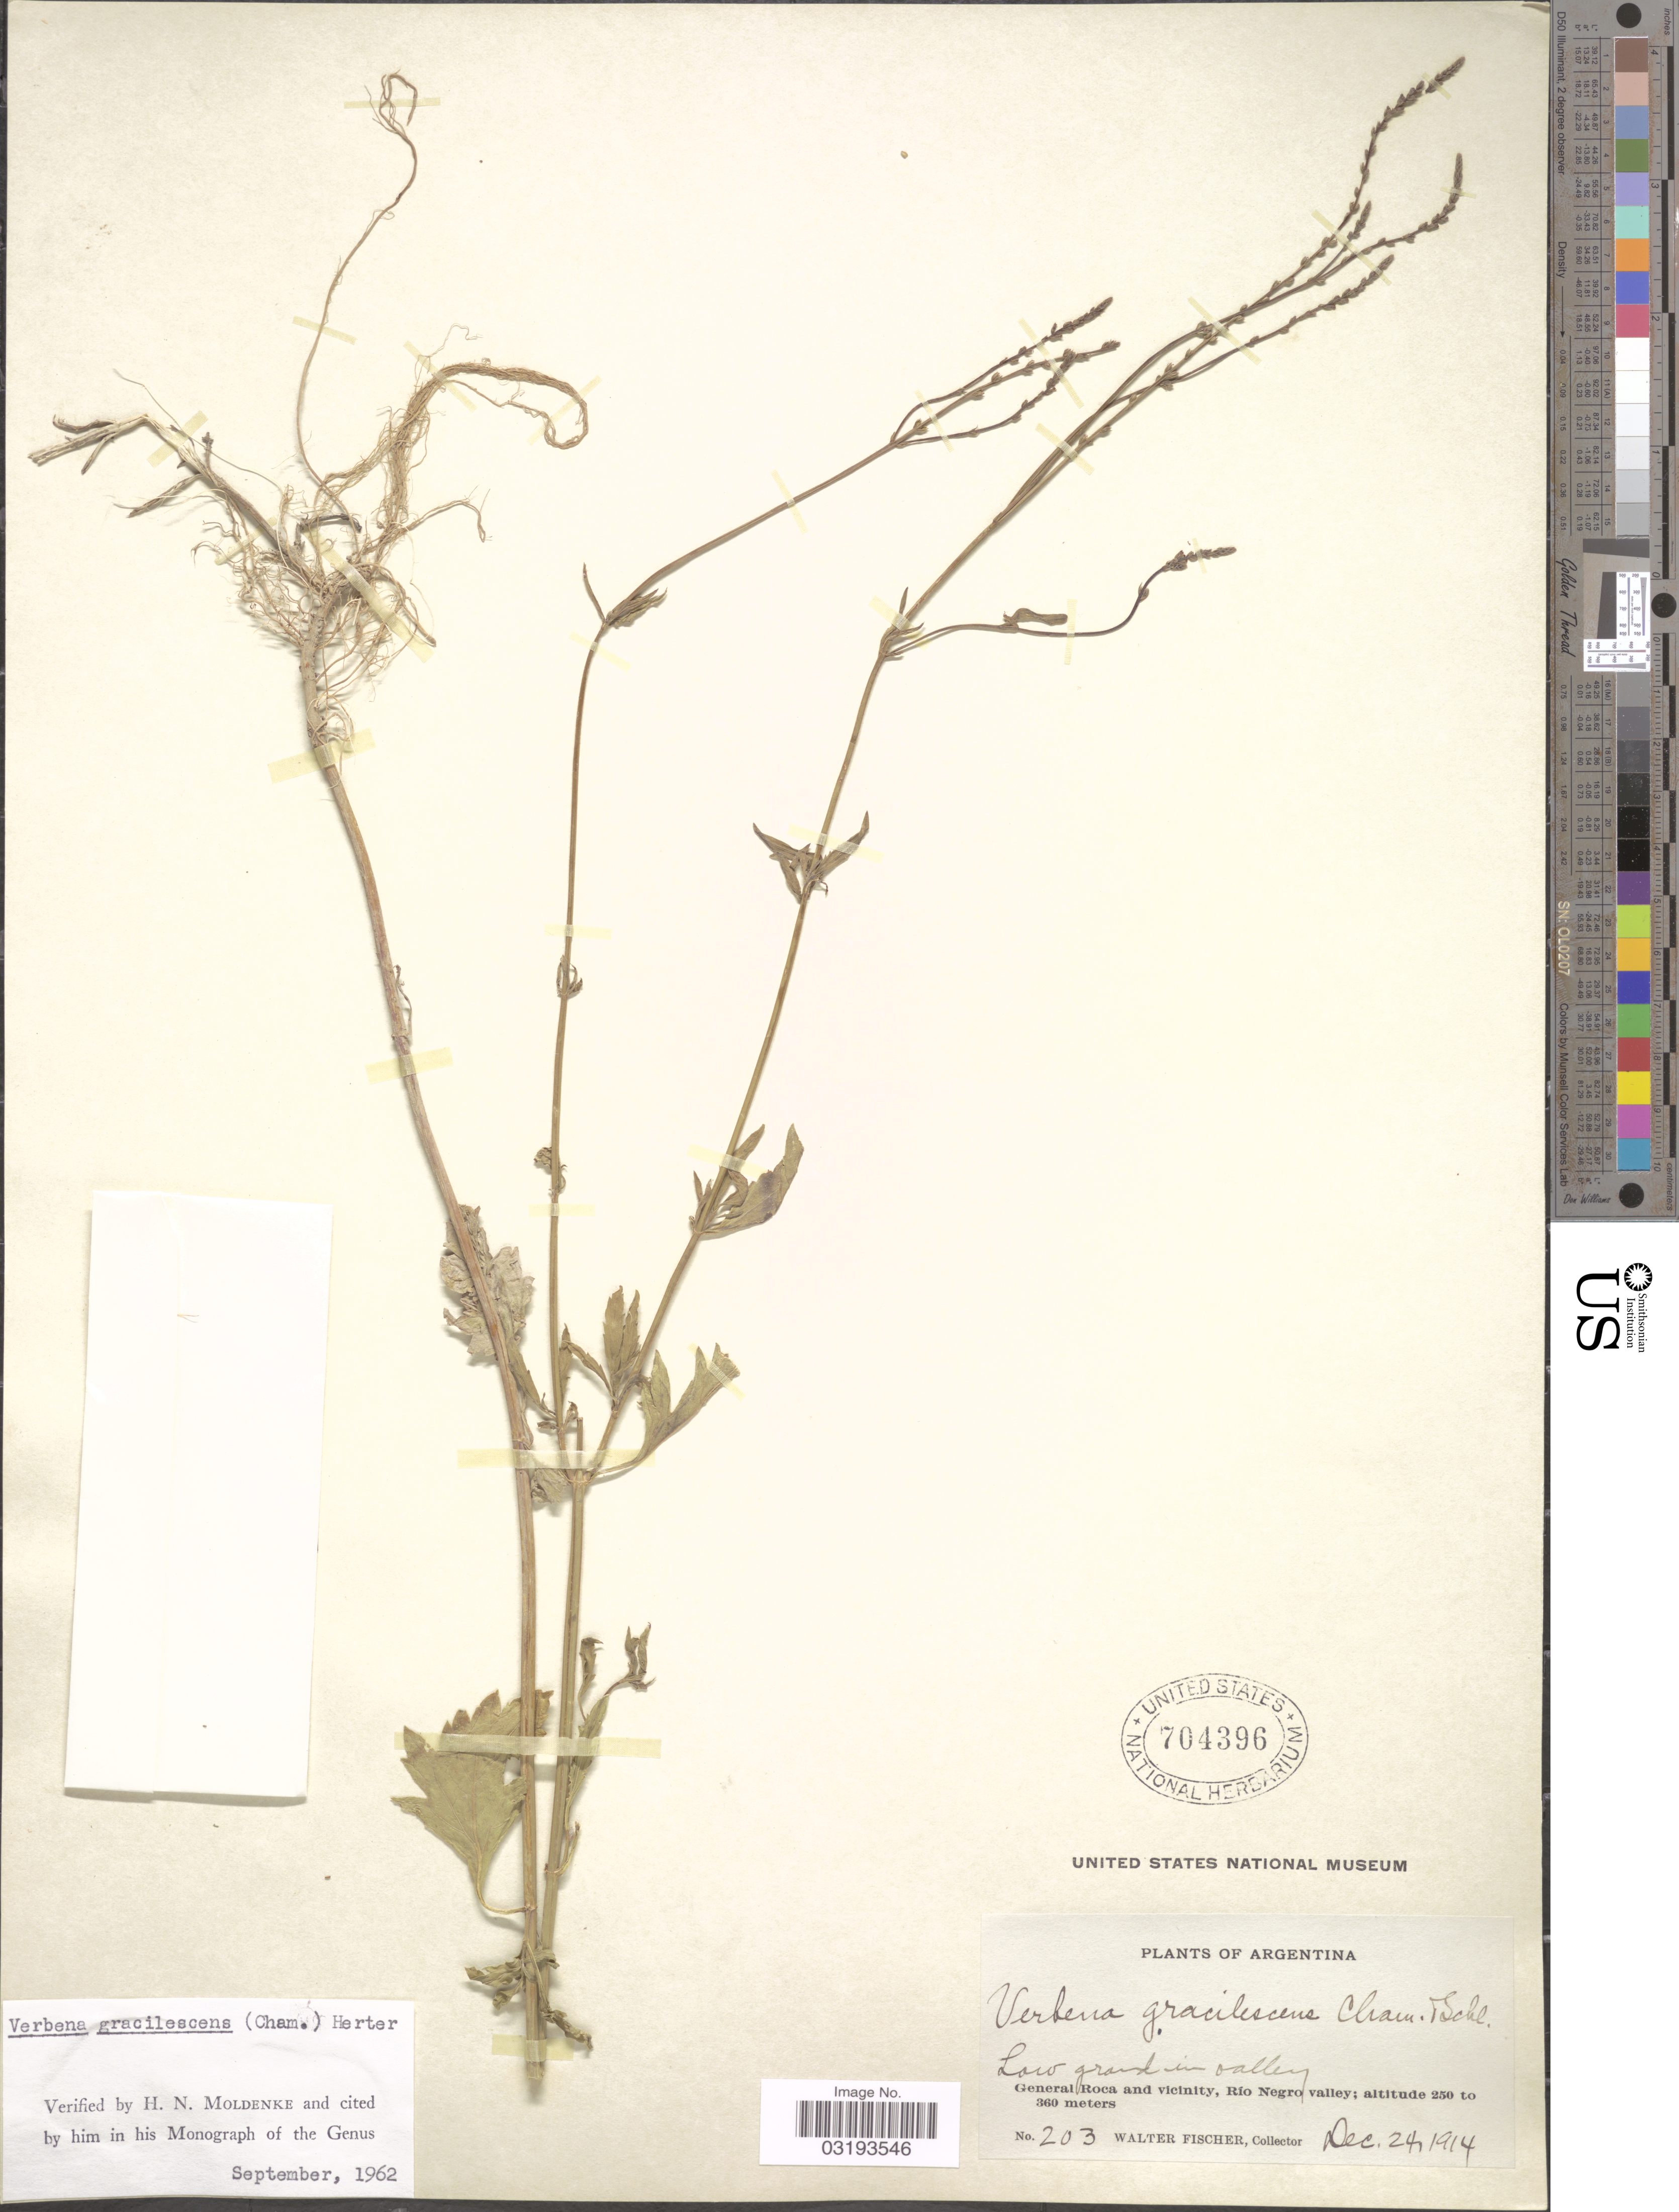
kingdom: Plantae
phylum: Tracheophyta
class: Magnoliopsida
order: Lamiales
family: Verbenaceae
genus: Verbena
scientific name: Verbena gracilescens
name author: (Cham.) Herter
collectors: W. Fischer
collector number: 203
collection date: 1914-12-24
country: Argentina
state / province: Rio Negro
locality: General Roca and vicinity, Río Negro valley.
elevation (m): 250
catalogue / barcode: US 704396